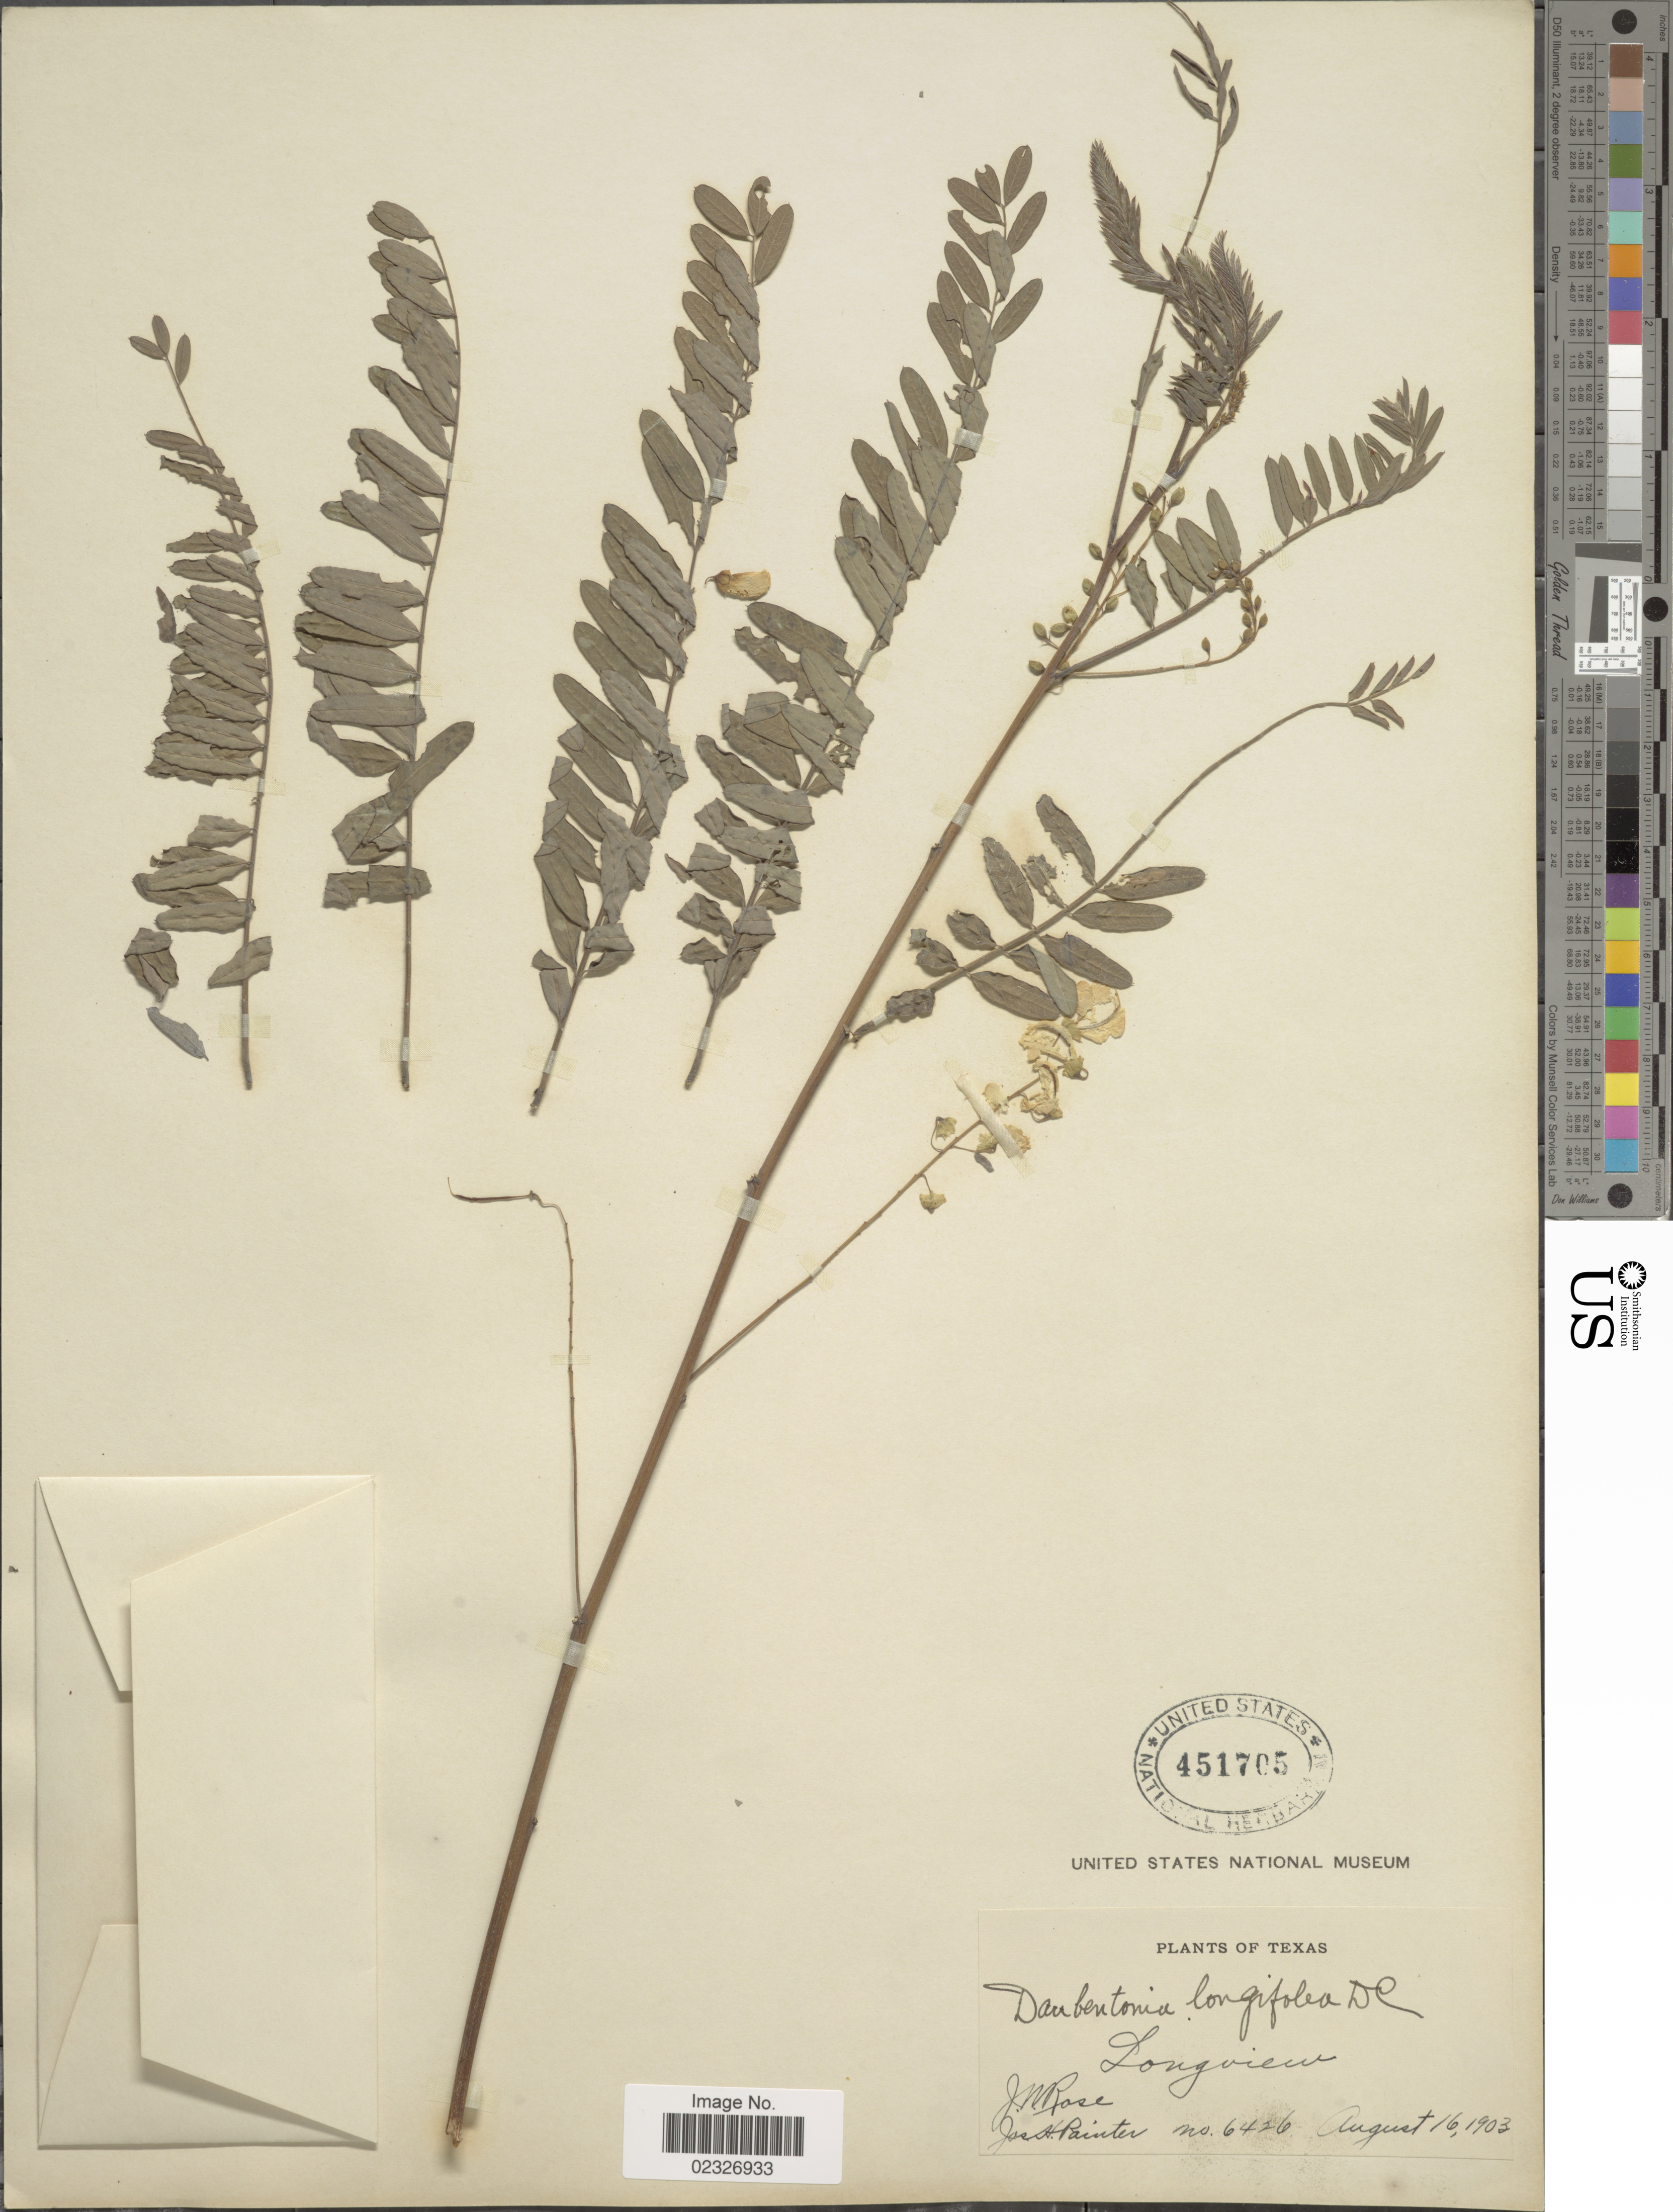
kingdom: Plantae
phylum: Tracheophyta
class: Magnoliopsida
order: Fabales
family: Fabaceae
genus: Sesbania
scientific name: Sesbania drummondii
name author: (Rydb.) Cory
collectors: J. M. Rose & J. H. Painter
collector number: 6426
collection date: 1903-08-16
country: United States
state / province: Texas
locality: Longview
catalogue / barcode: US 451705